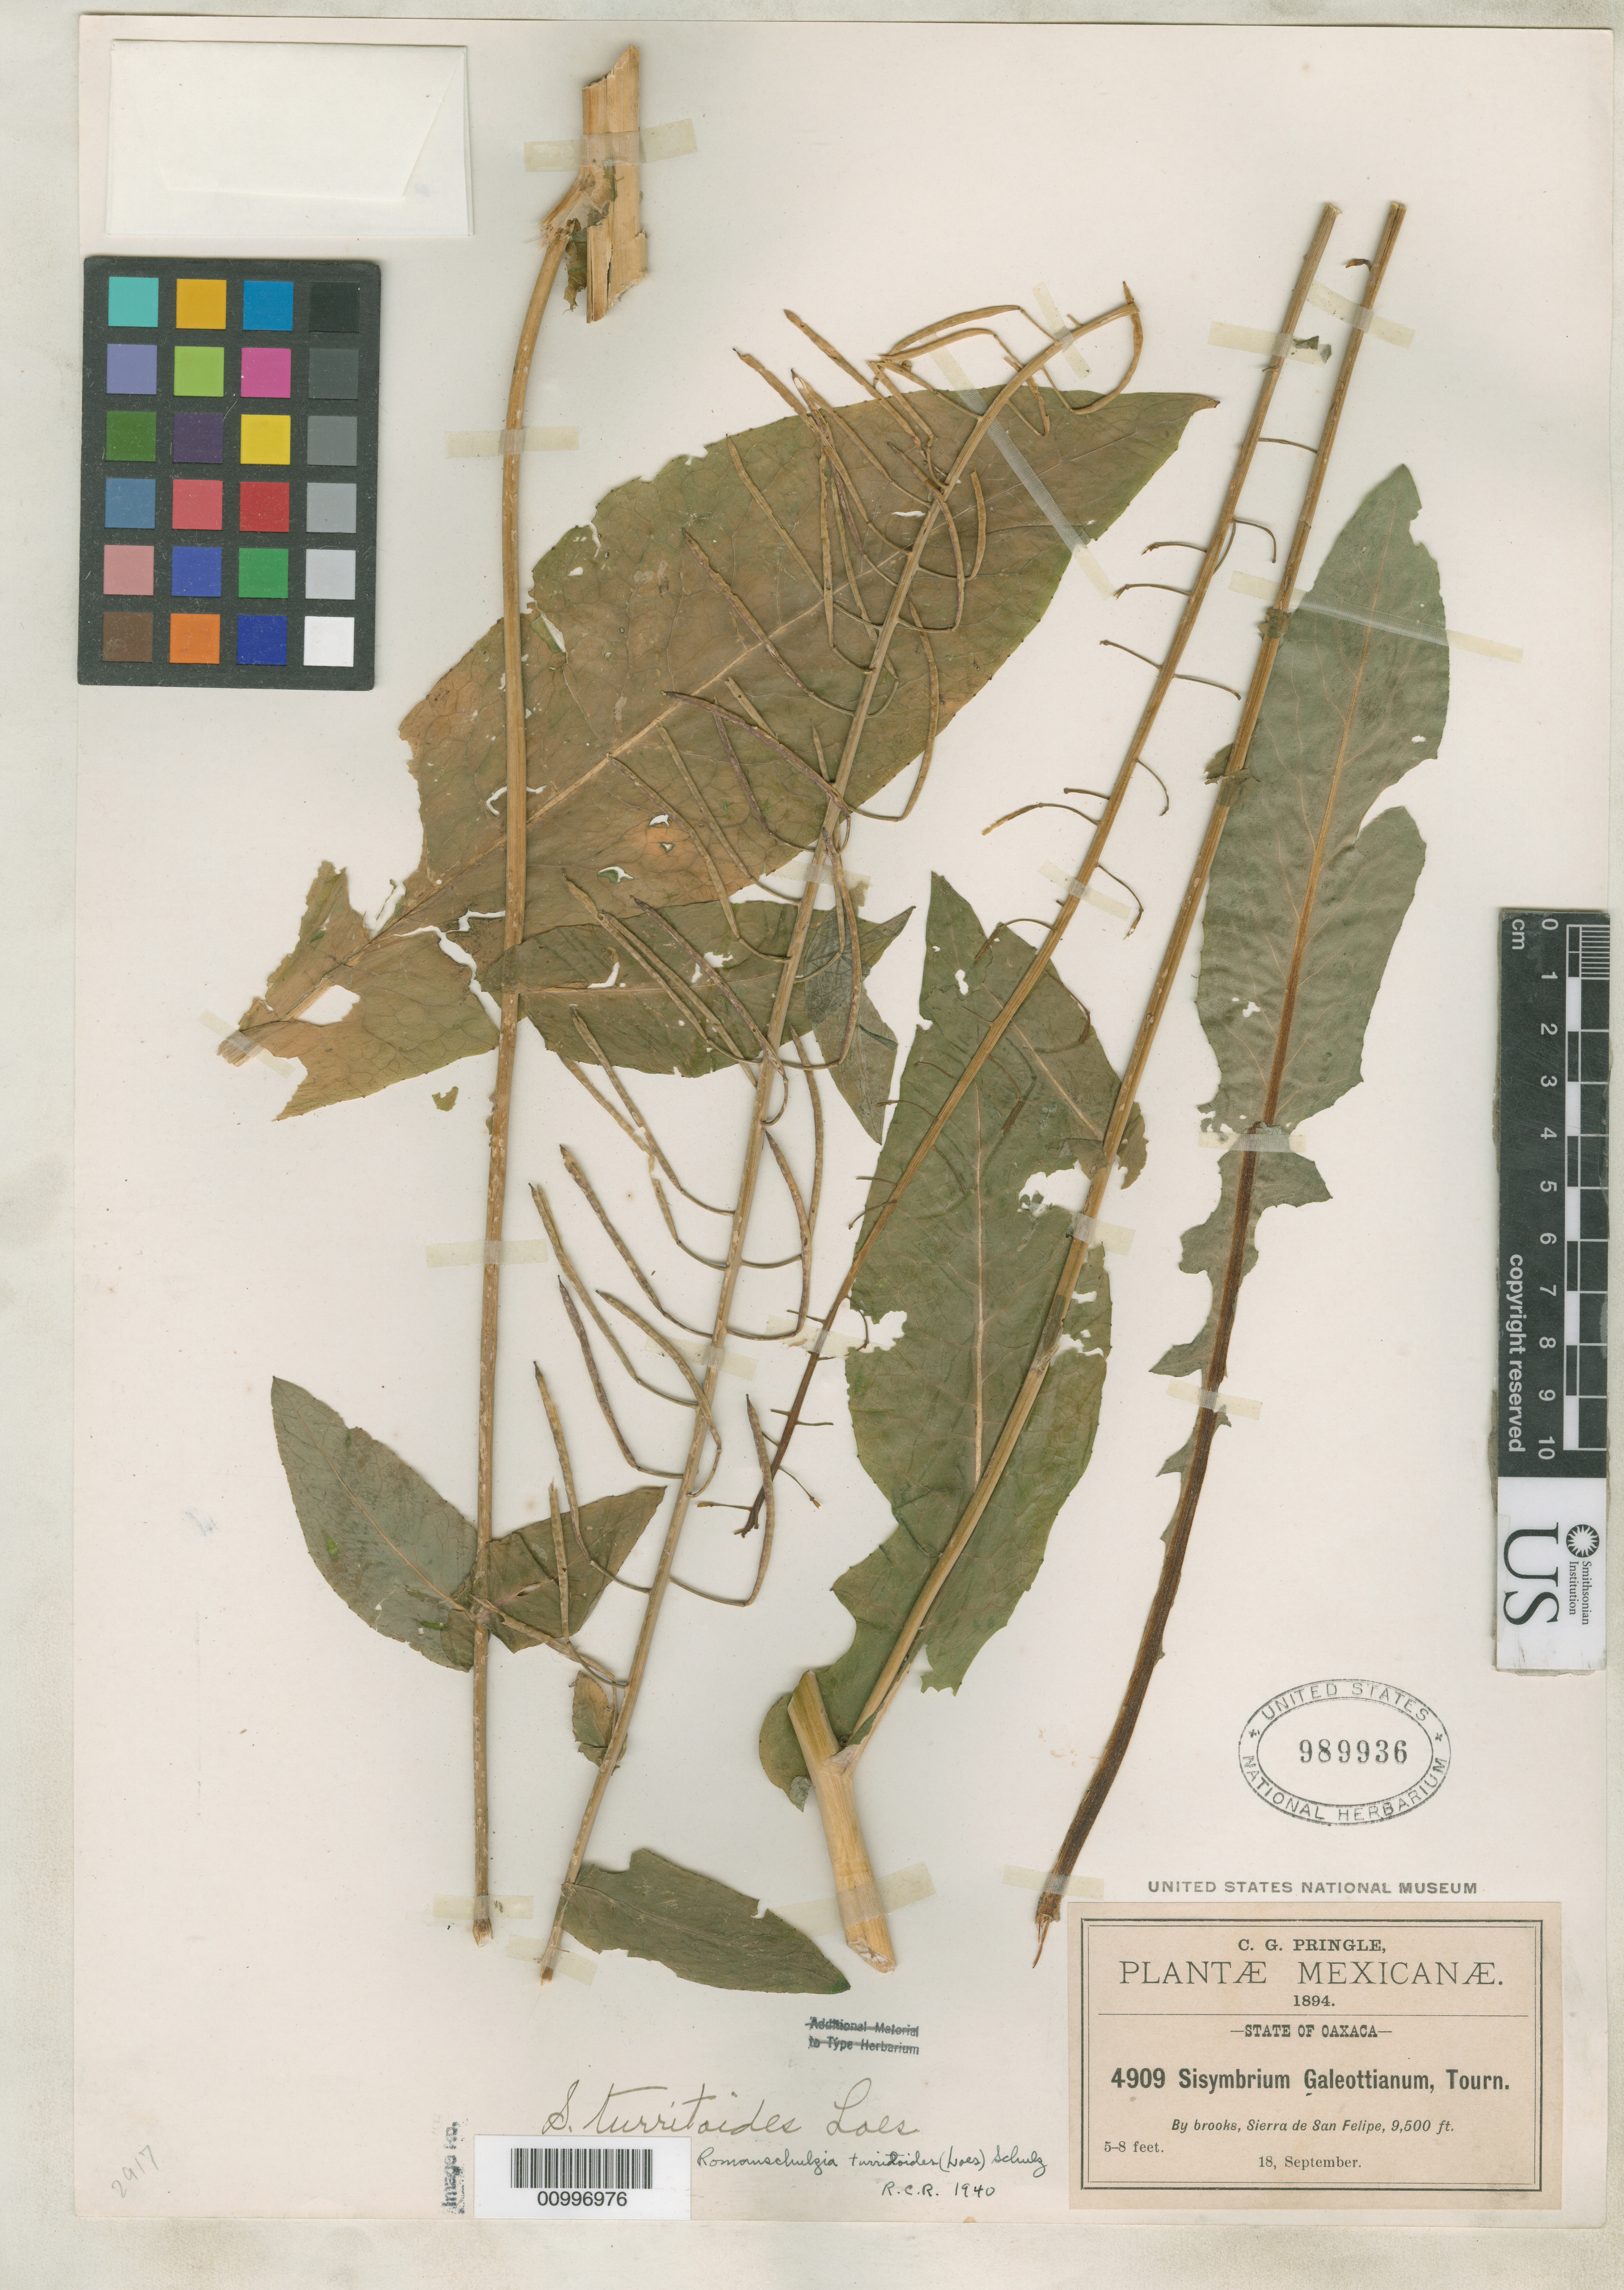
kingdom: Plantae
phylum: Tracheophyta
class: Magnoliopsida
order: Brassicales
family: Brassicaceae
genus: Sisymbrium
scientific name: Sisymbrium turritoides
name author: Loes.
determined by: Rollins, Reed C., (GH), Harvard University Herbaria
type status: Syntype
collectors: C. G. Pringle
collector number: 4909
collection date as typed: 18 Sep 1894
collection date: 1894-09-18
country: Mexico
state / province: Oaxaca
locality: Sierra de San Felipe.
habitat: By brooks.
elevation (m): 2896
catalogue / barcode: US 989936